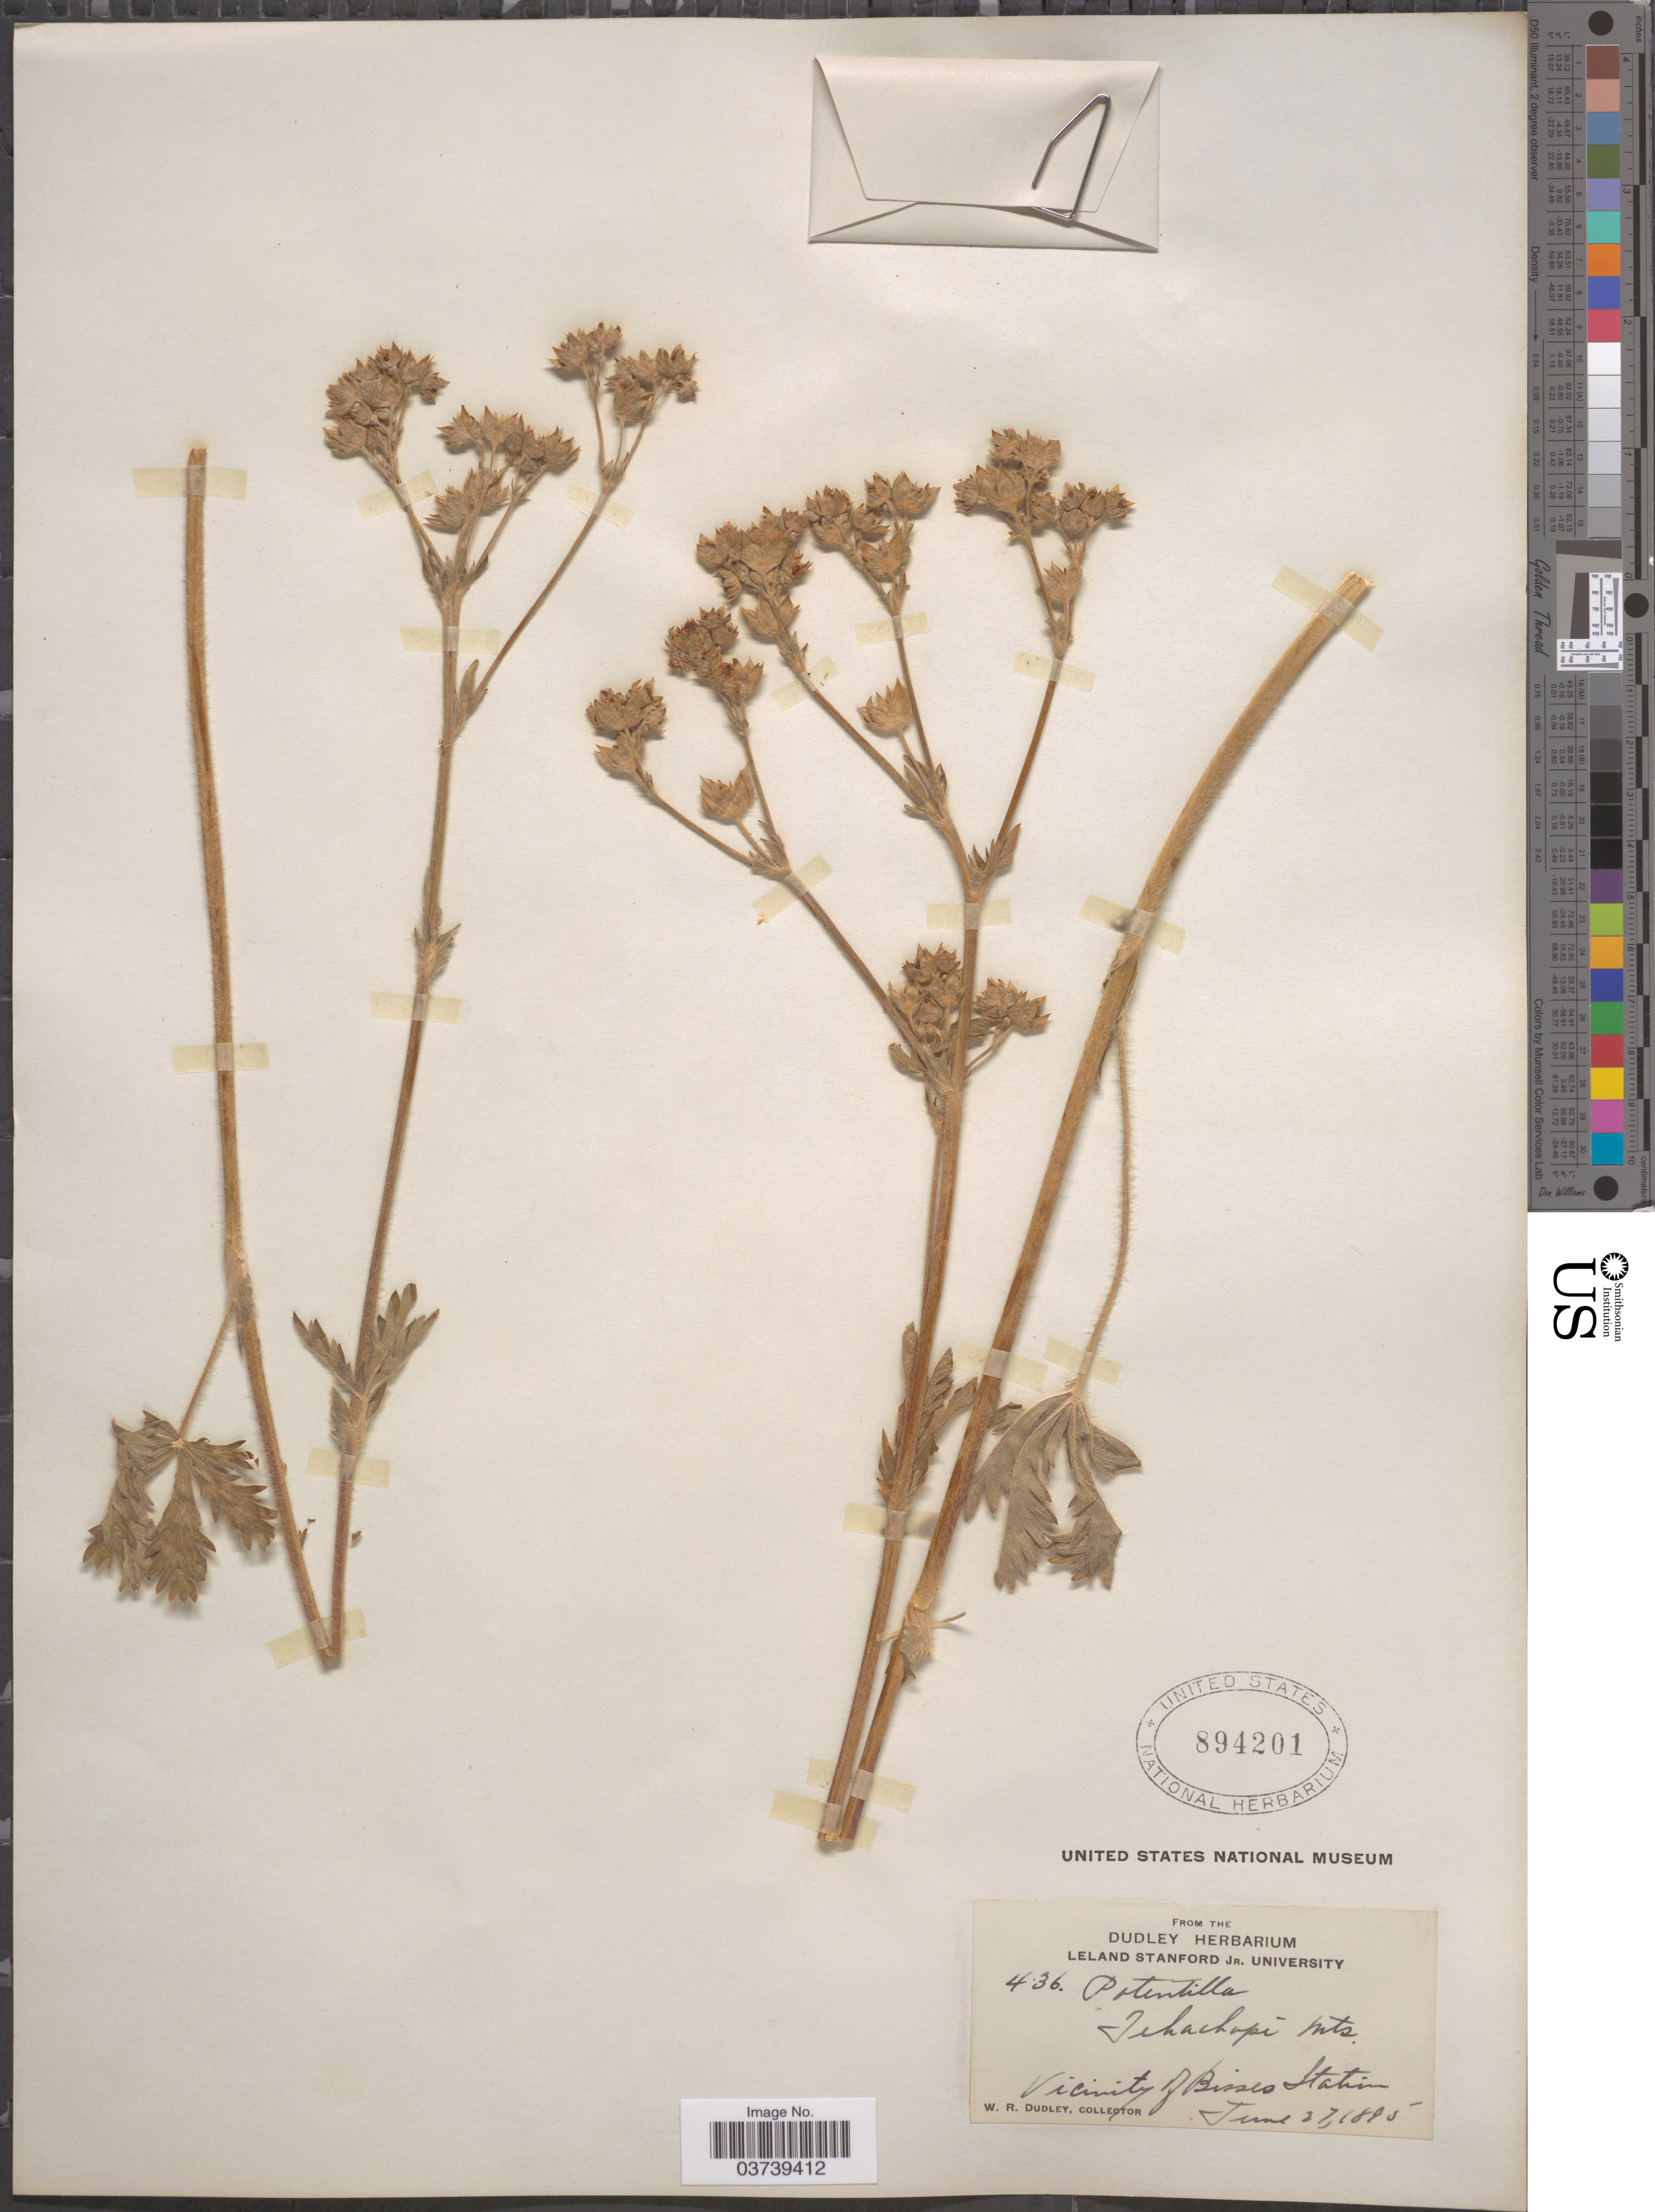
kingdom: Plantae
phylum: Tracheophyta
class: Magnoliopsida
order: Rosales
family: Rosaceae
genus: Potentilla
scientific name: Potentilla gracilis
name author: Douglas ex Hook.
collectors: W. Dudley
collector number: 436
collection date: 1895-06-27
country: United States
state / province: California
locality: Tehachapi Mts. Vicinity of Bisses Station.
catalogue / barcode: US 894201